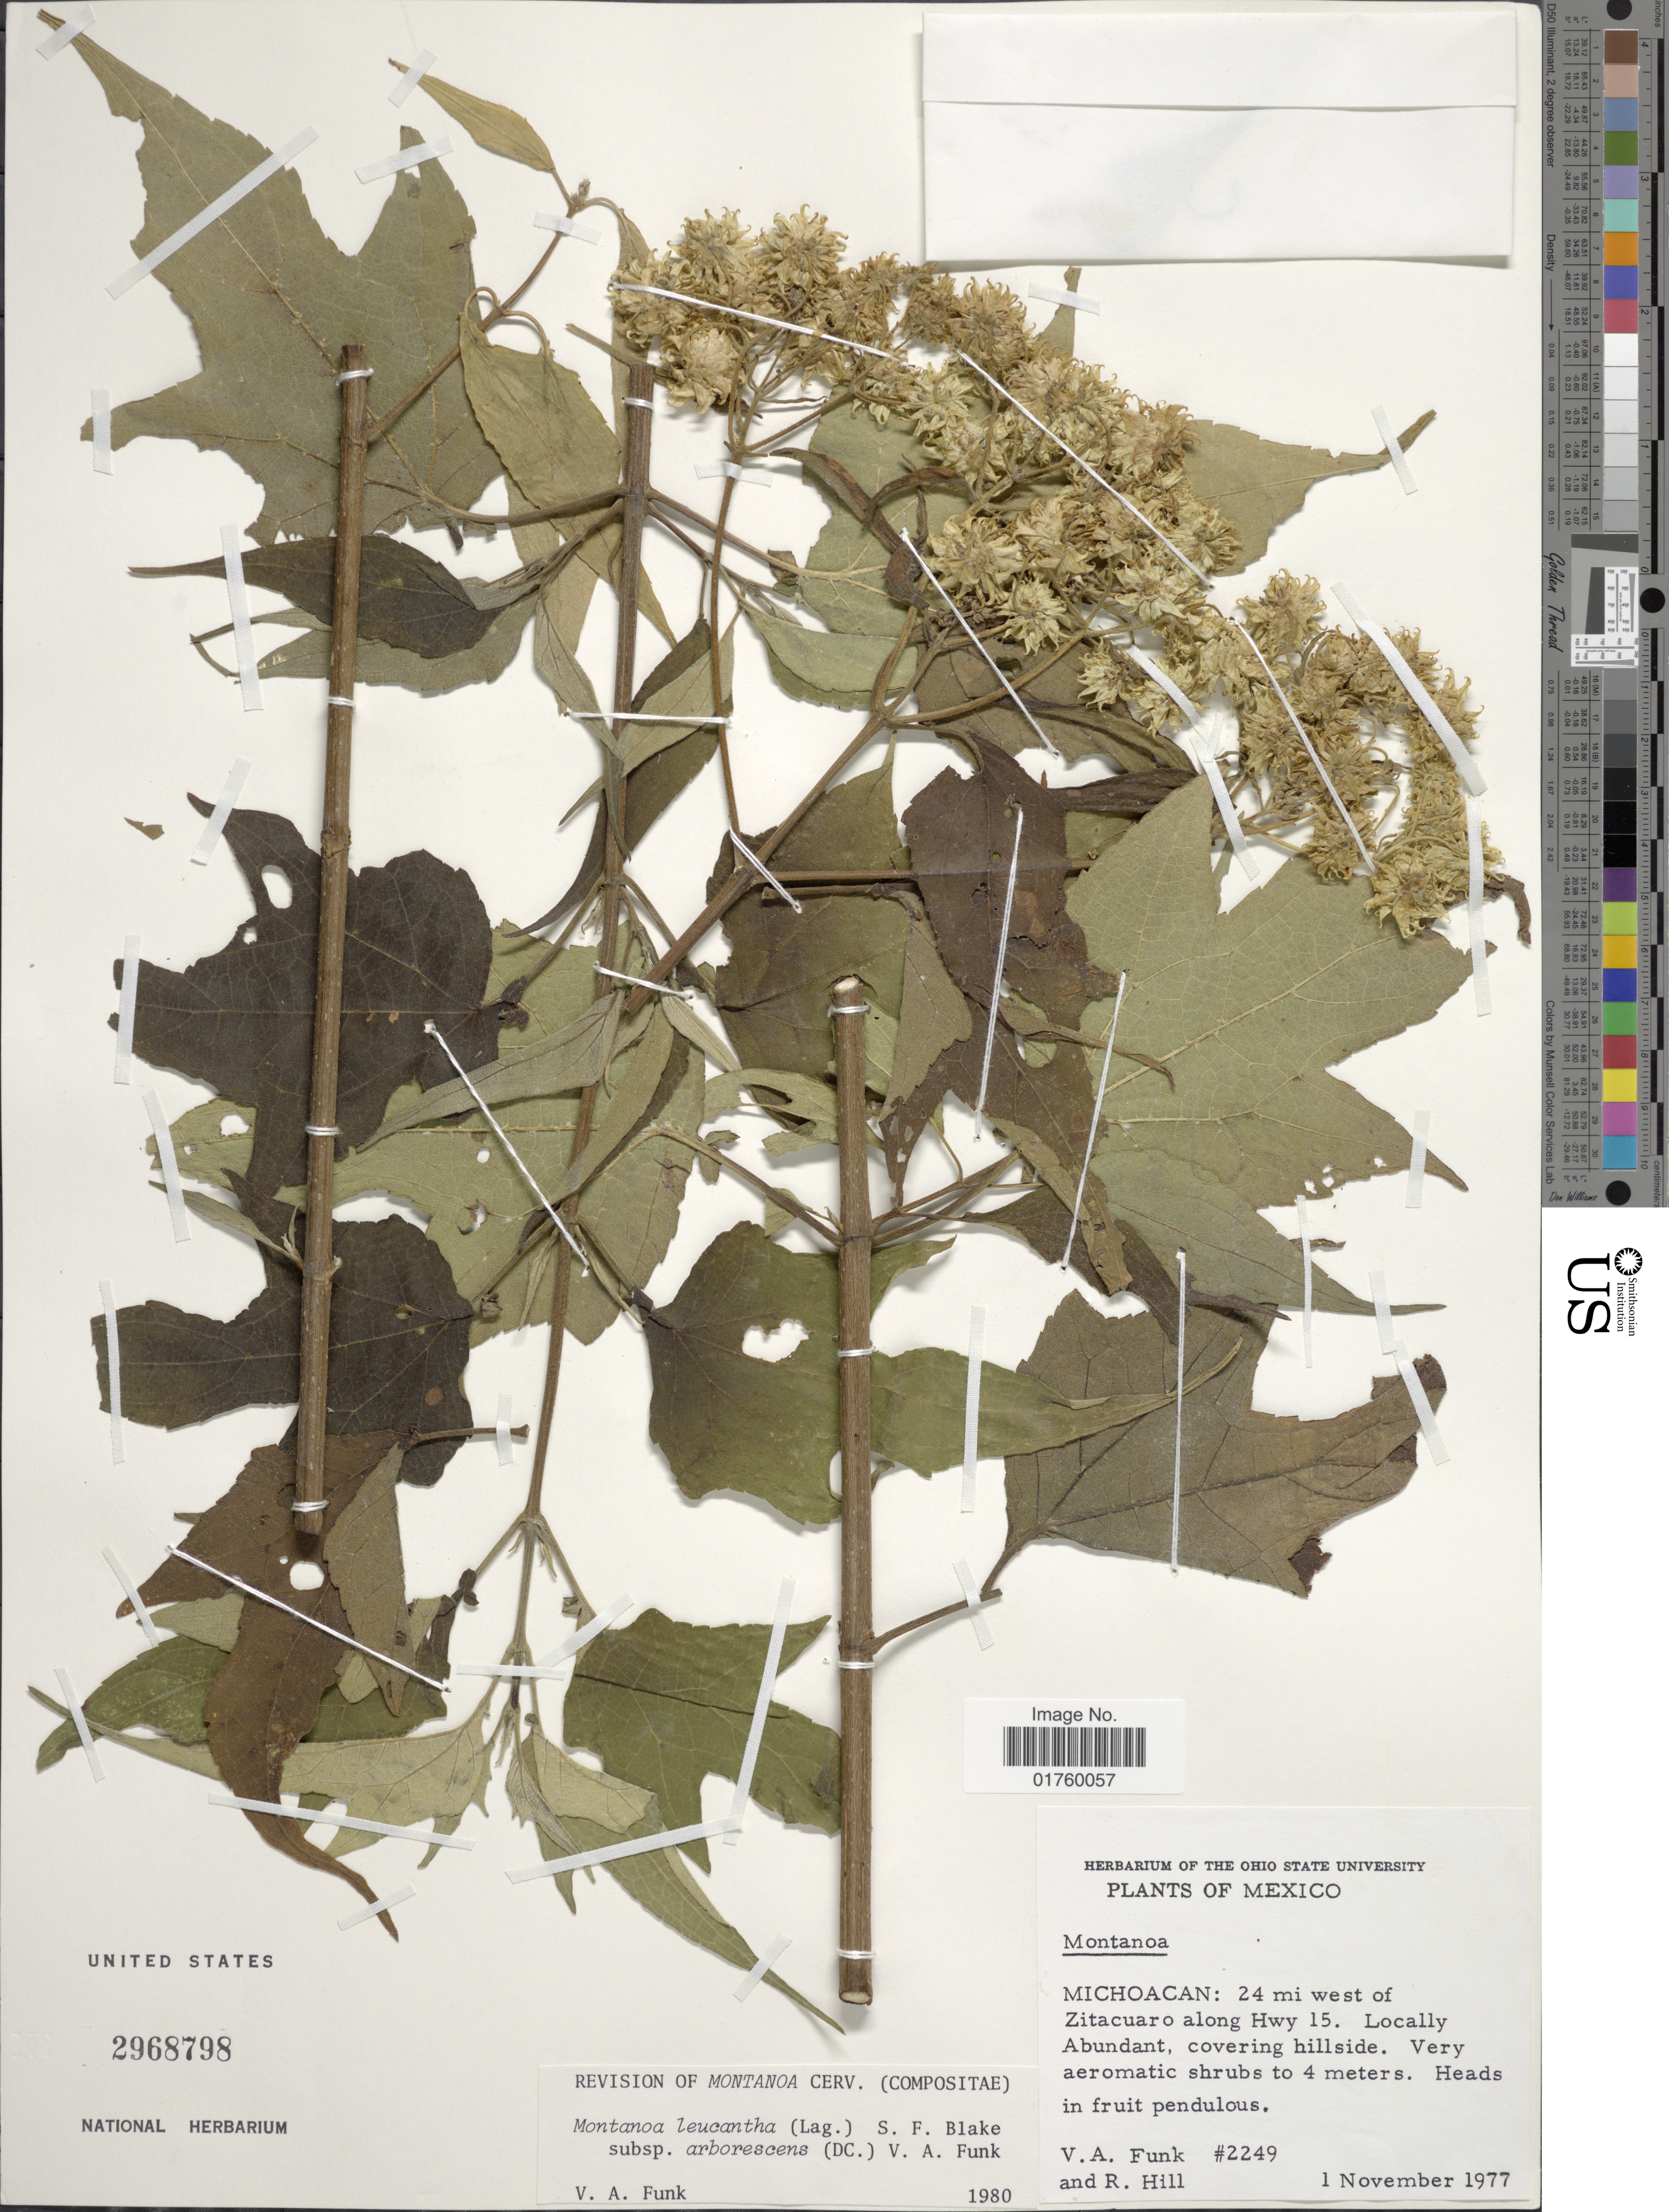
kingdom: Plantae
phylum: Tracheophyta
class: Magnoliopsida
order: Asterales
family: Asteraceae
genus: Montanoa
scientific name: Montanoa leucantha subsp. arborescens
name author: (DC.) V.A. Funk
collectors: V. Funk & R. Hill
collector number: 2249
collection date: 1977-11-01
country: Mexico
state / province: Michoacán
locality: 24 mi west of Zitacuaro along Hwy 15, covering hillside.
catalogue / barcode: US 2968798